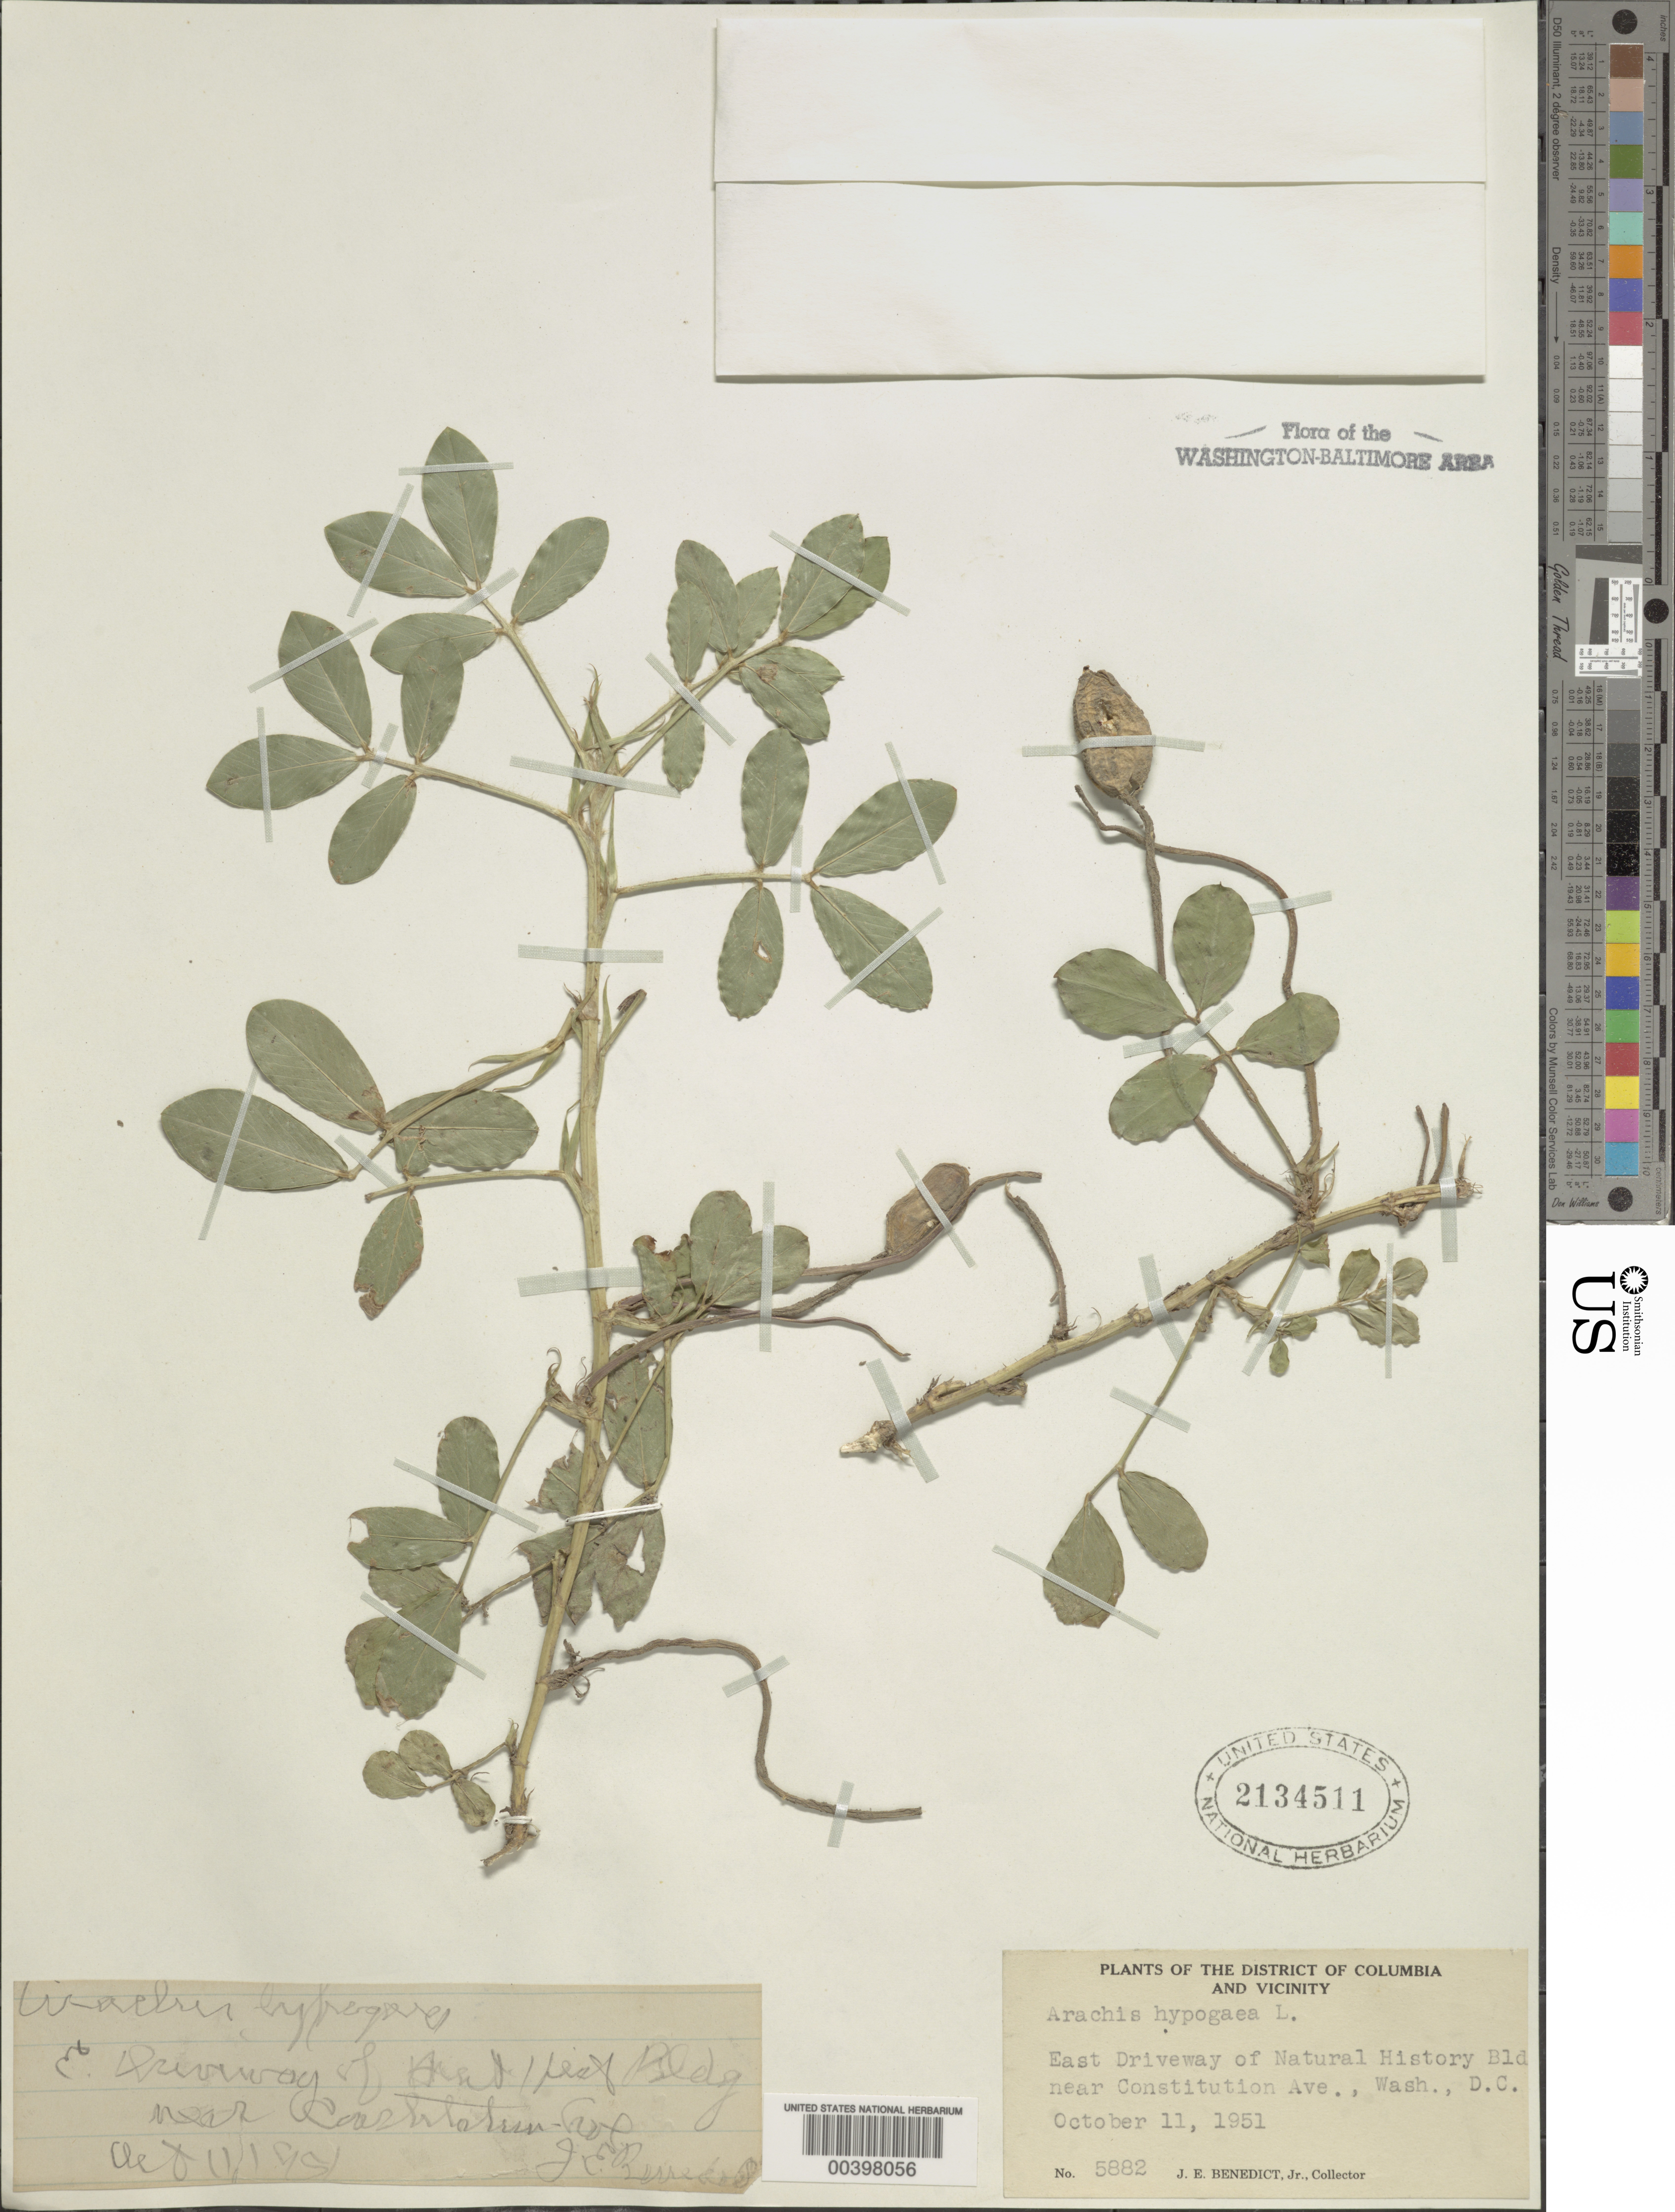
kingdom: Plantae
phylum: Tracheophyta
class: Magnoliopsida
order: Fabales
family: Fabaceae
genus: Arachis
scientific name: Arachis hypogaea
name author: L.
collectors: J. E. Benedict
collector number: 5882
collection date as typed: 11 Oct 1951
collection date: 1951-10-11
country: United States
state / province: District of Columbia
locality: Driveway of NMNH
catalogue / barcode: US 2134511